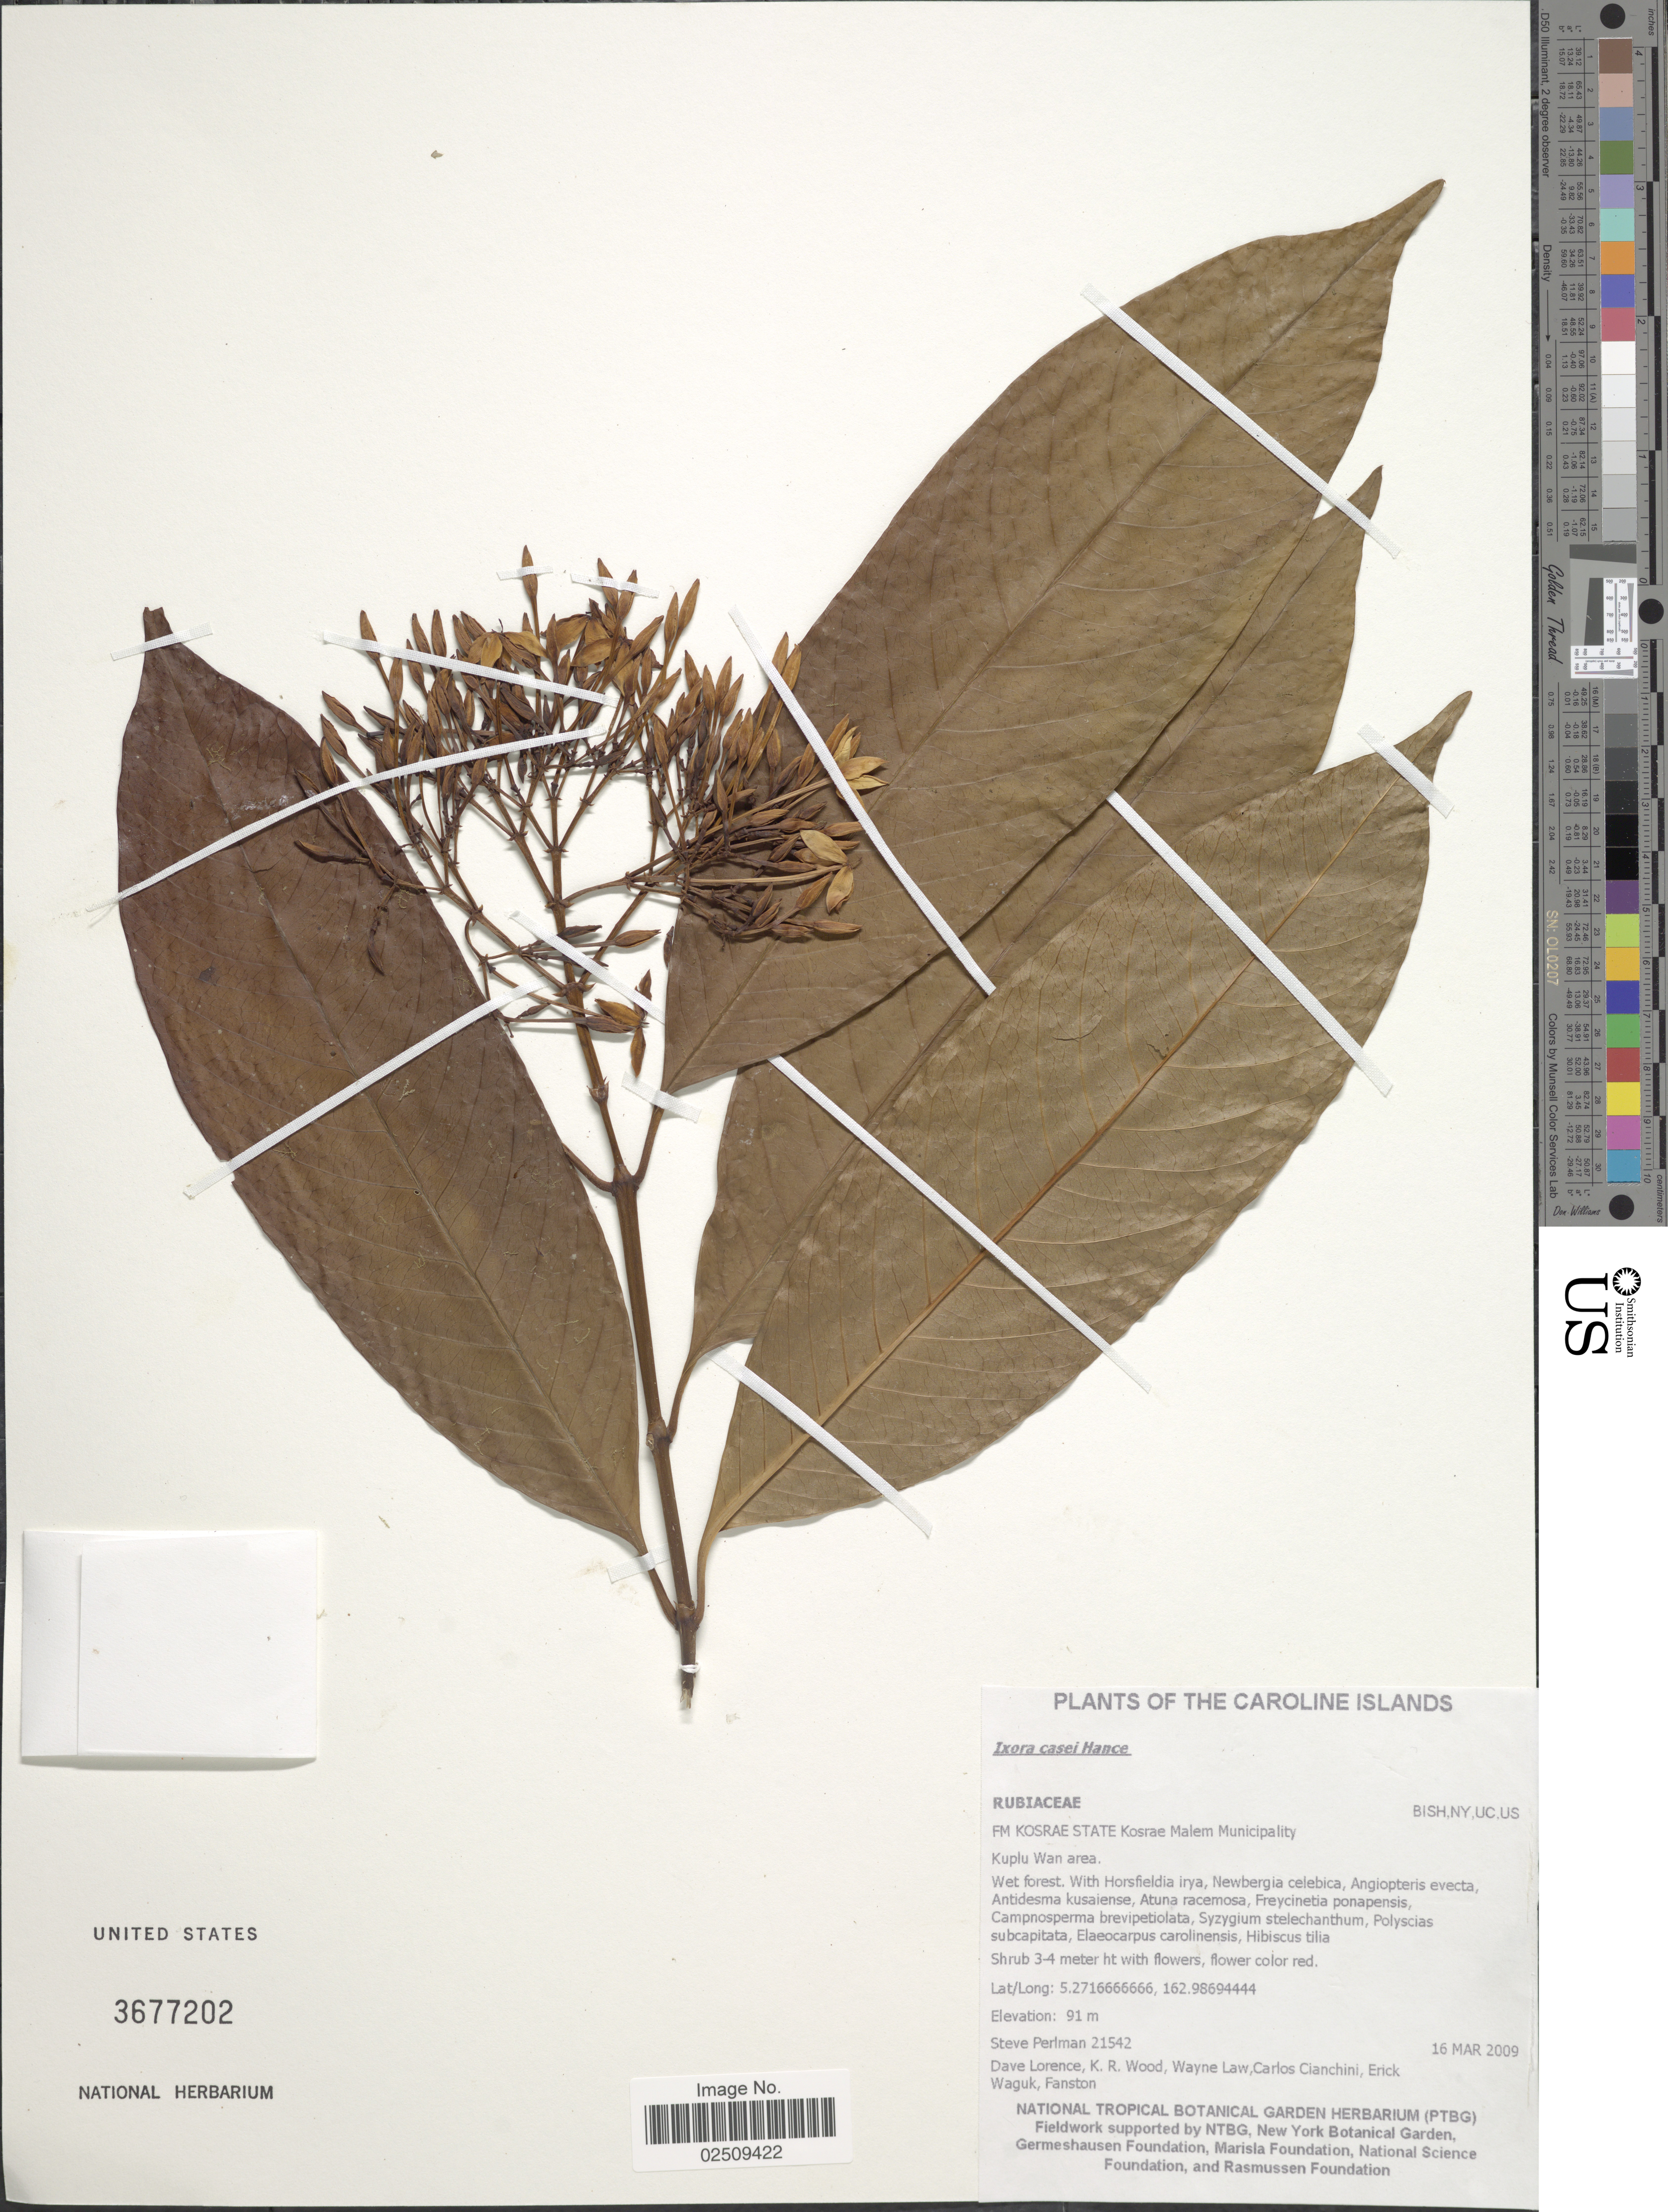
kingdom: Plantae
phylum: Tracheophyta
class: Magnoliopsida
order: Gentianales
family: Rubiaceae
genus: Ixora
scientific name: Ixora casei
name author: Hance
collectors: S. Perlman, D. Lorence, K. R. Wood, W. Law & et al.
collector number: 21542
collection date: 2009-03-16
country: Micronesia, Federated States of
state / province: Kosrae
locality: The Caroline Islands, Kosrae Malem Municipality, Kuplu Wan area, Wet forest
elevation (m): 91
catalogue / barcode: US 3677202